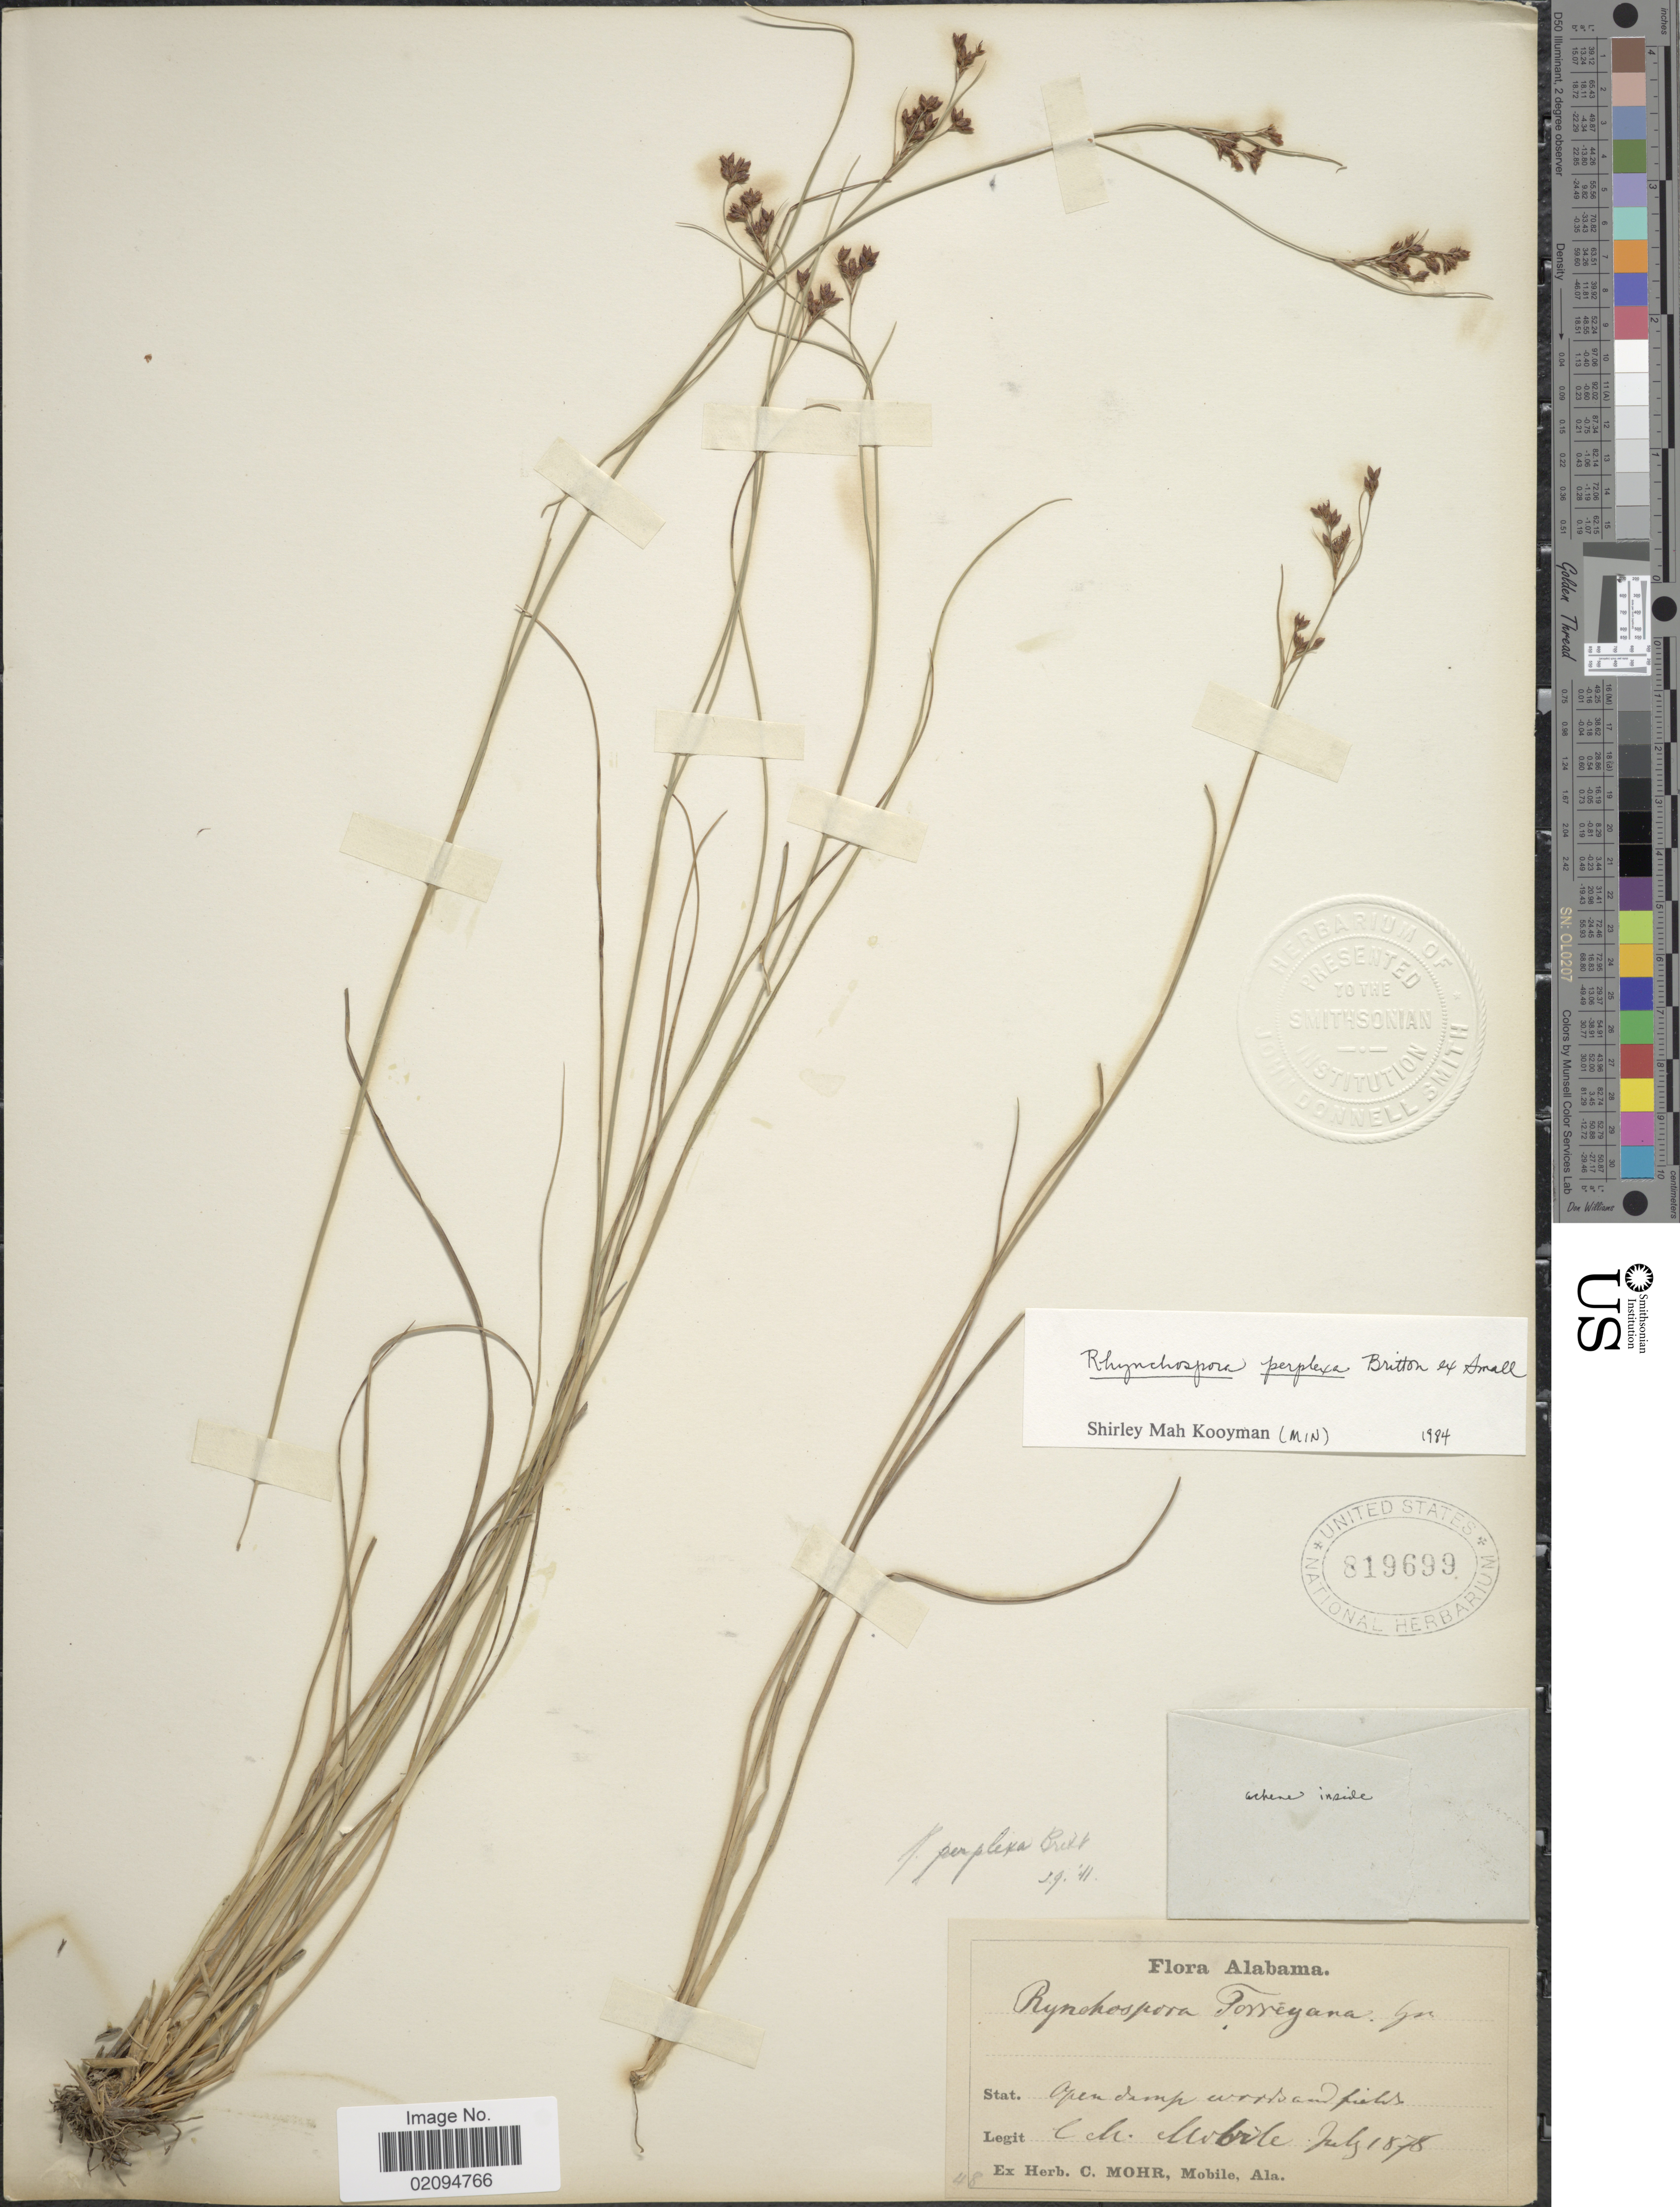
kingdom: Plantae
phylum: Tracheophyta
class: Liliopsida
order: Poales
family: Cyperaceae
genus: Rhynchospora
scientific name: Rhynchospora perplexa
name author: Britton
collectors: C. T. Mohr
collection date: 1878-07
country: United States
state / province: Alabama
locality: Mobile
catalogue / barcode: US 819699